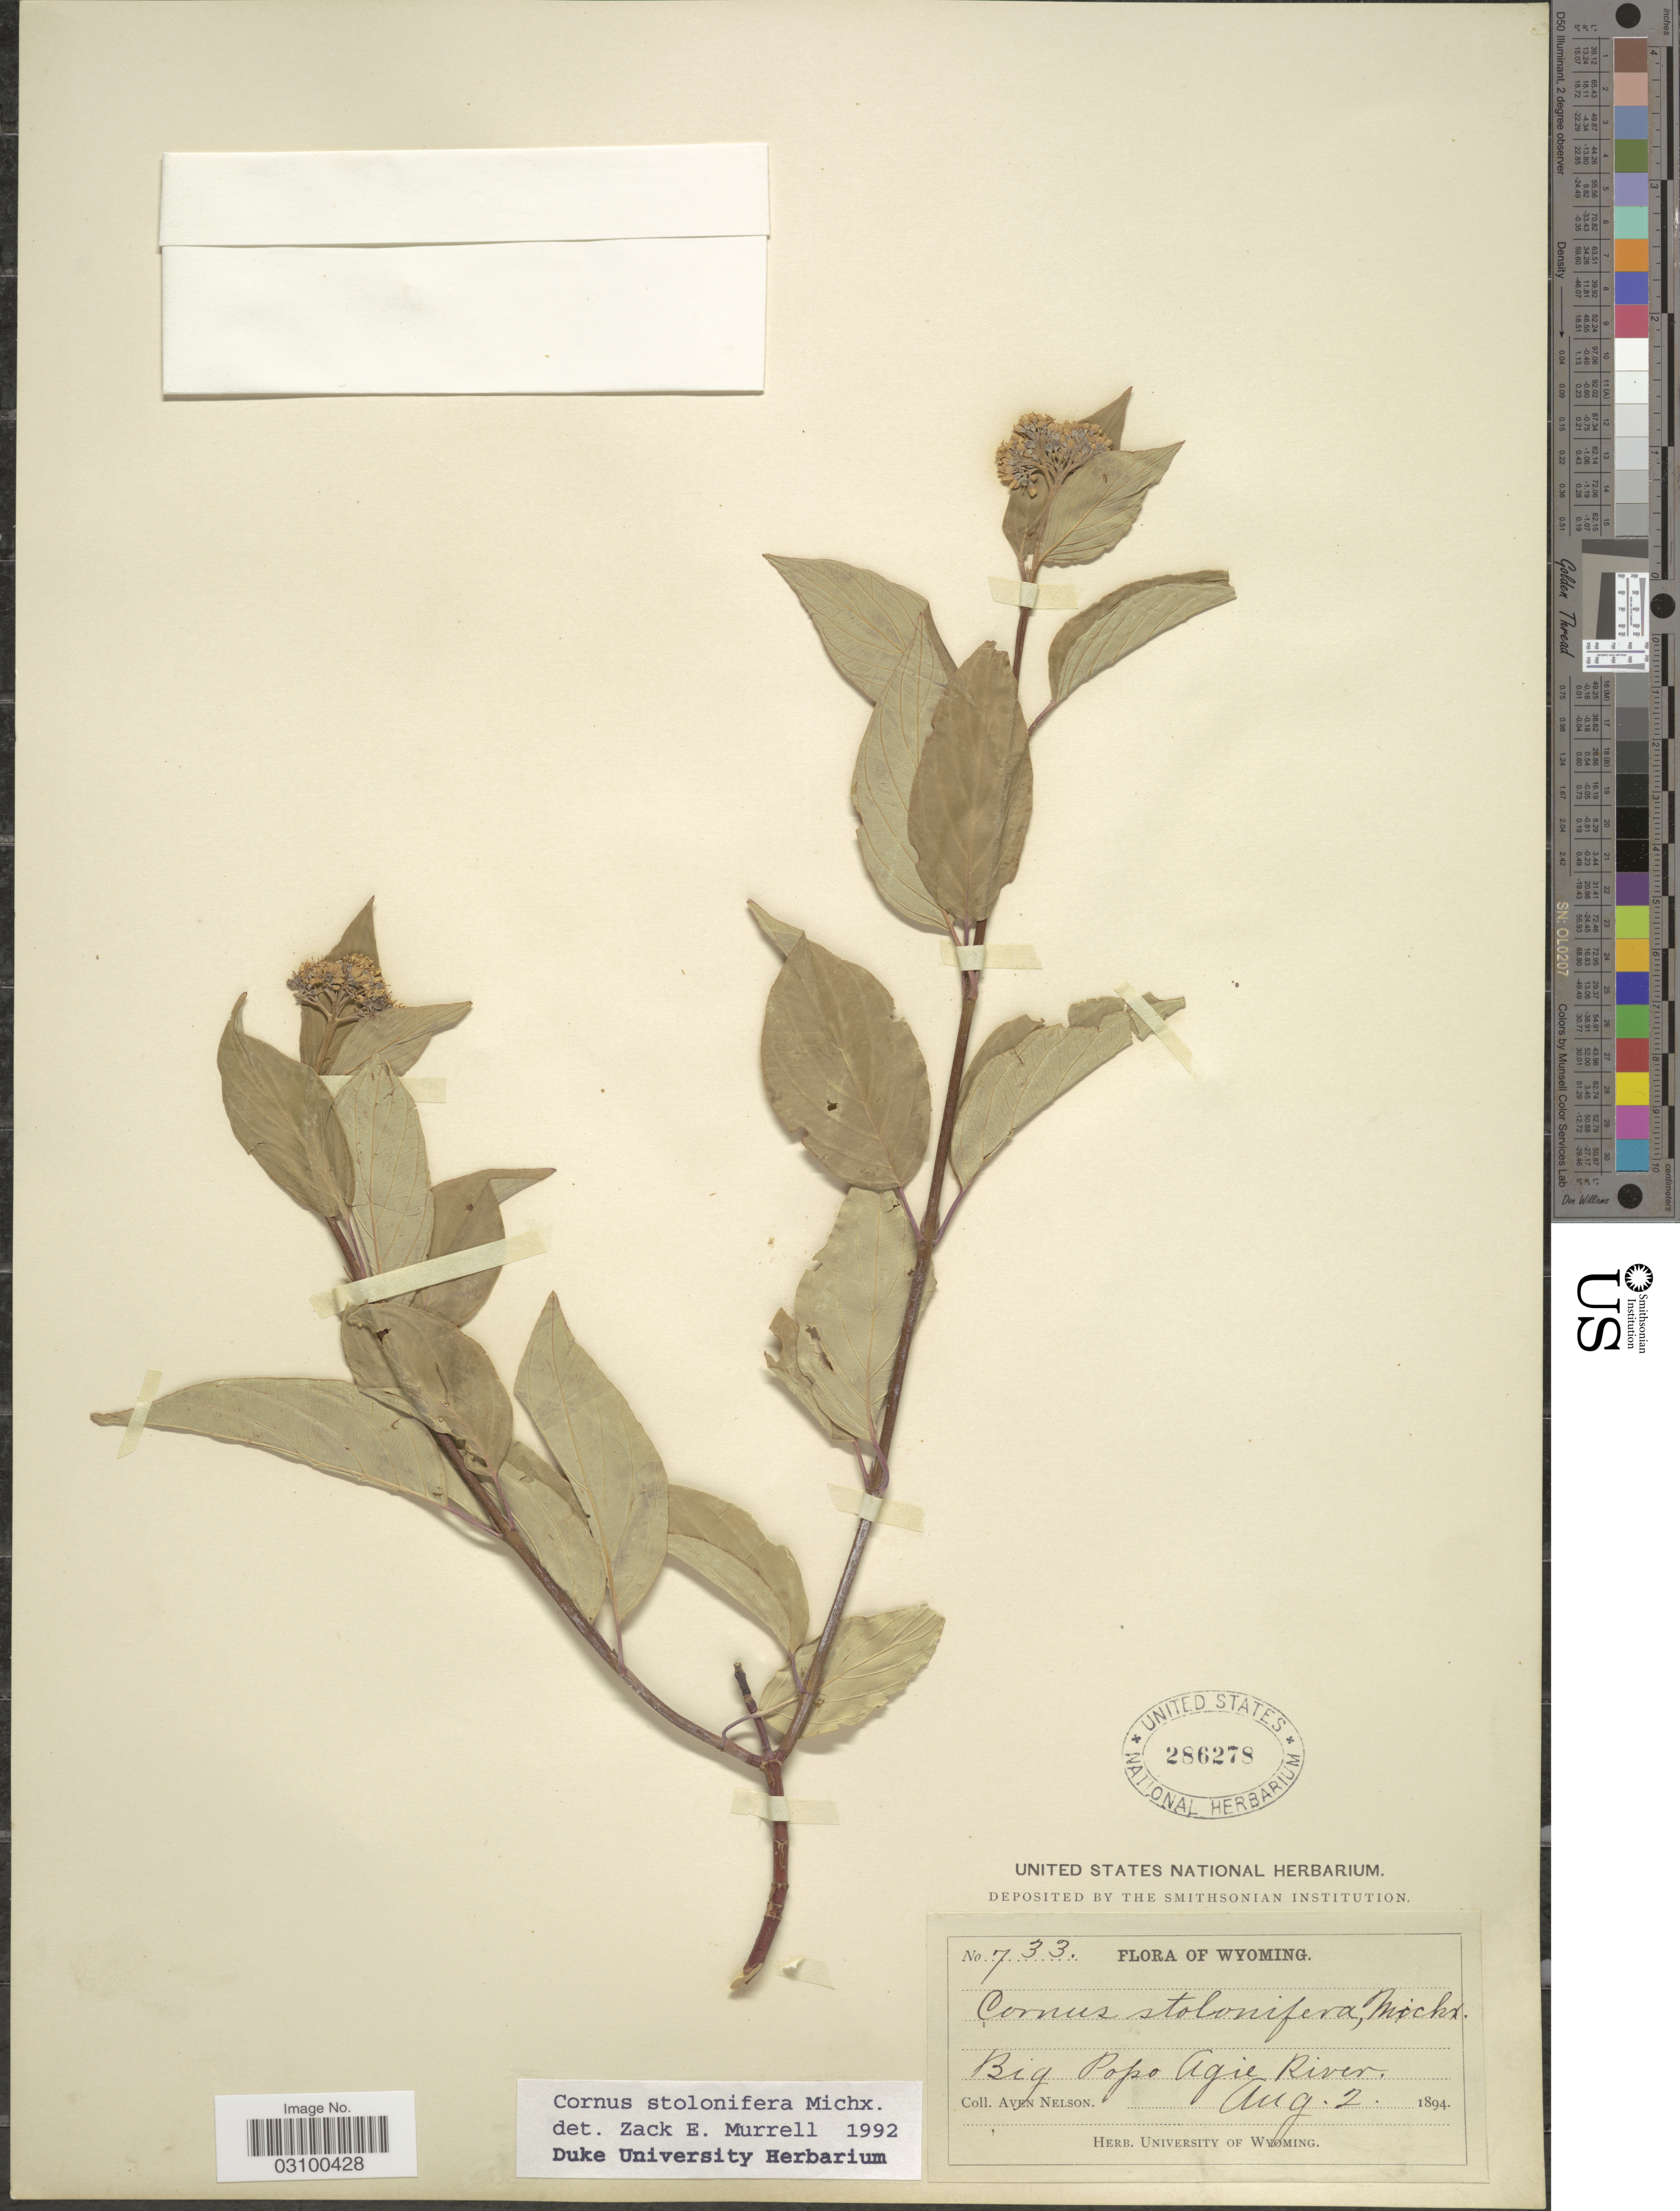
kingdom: Plantae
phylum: Tracheophyta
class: Magnoliopsida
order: Cornales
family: Cornaceae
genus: Cornus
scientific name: Cornus sericea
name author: L.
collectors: A. Nelson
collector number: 733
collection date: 1894-08-02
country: United States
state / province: Wyoming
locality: Big Popo Agie River.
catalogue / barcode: US 286278